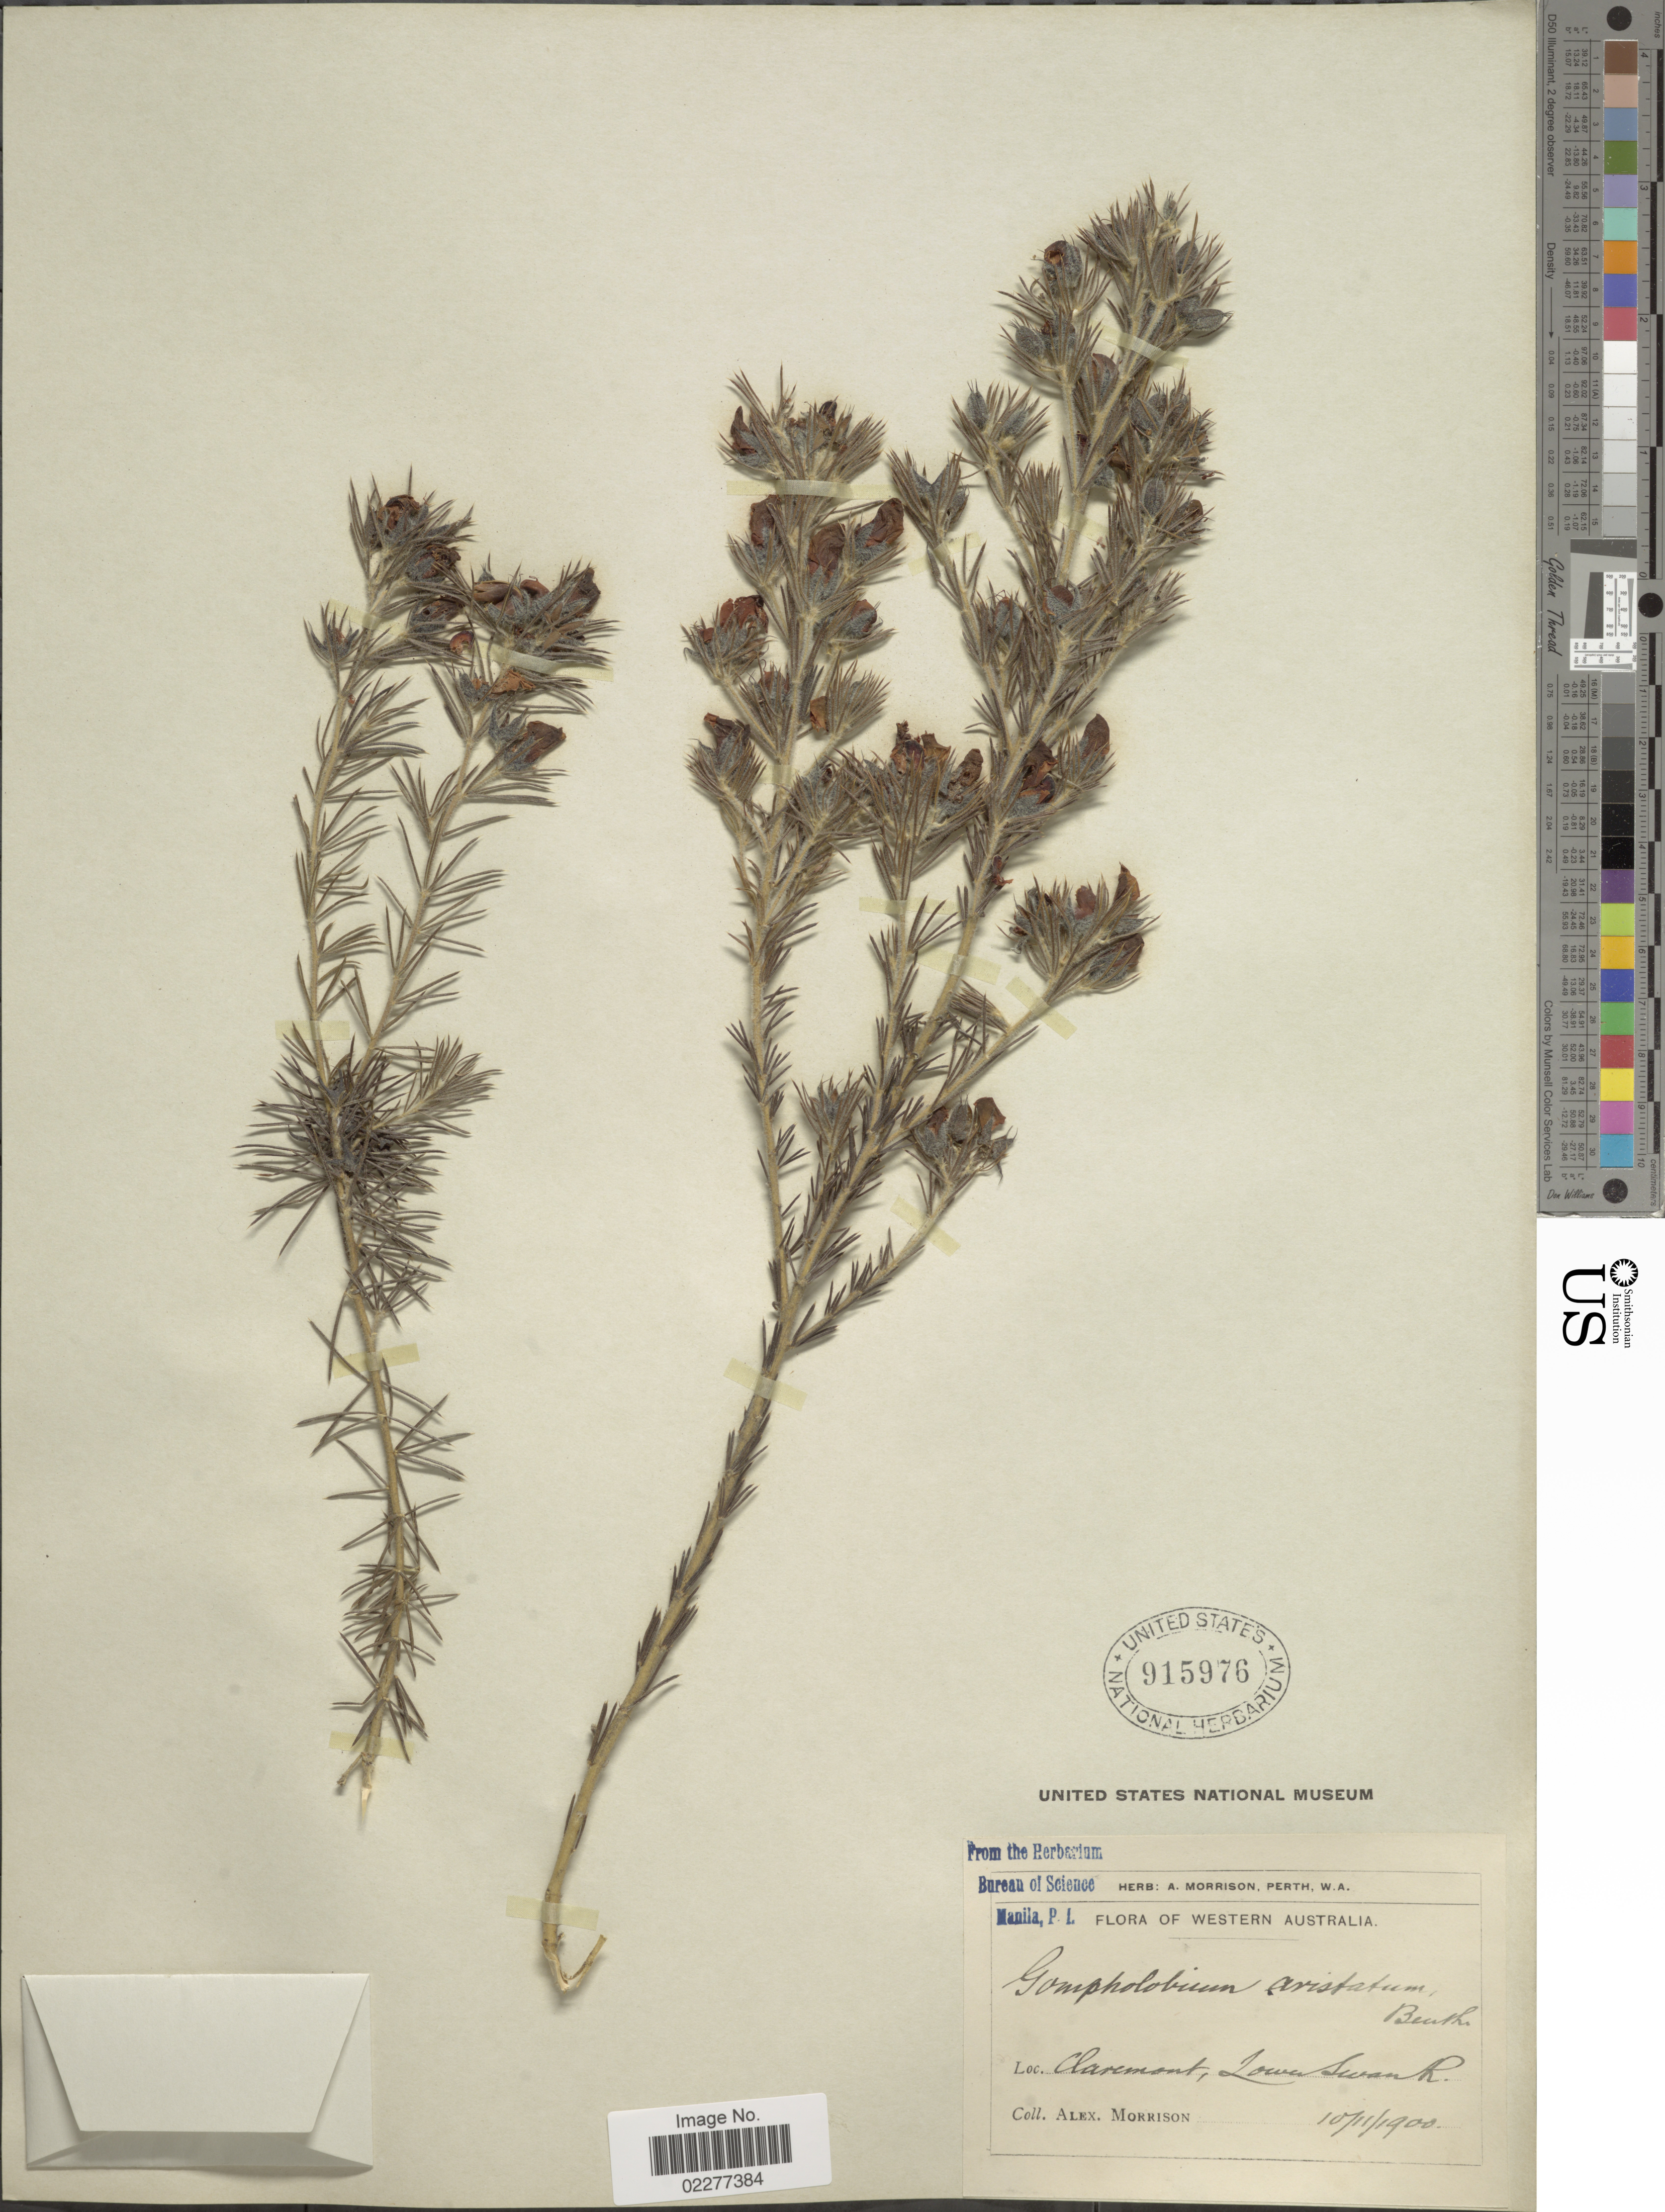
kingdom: Plantae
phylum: Tracheophyta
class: Magnoliopsida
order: Fabales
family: Fabaceae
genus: Gompholobium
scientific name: Gompholobium baxteri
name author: Benth.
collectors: A. Morrison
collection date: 1900-11-10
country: Australia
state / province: Western Australia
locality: Claremont, Lower Swan R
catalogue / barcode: US 915976